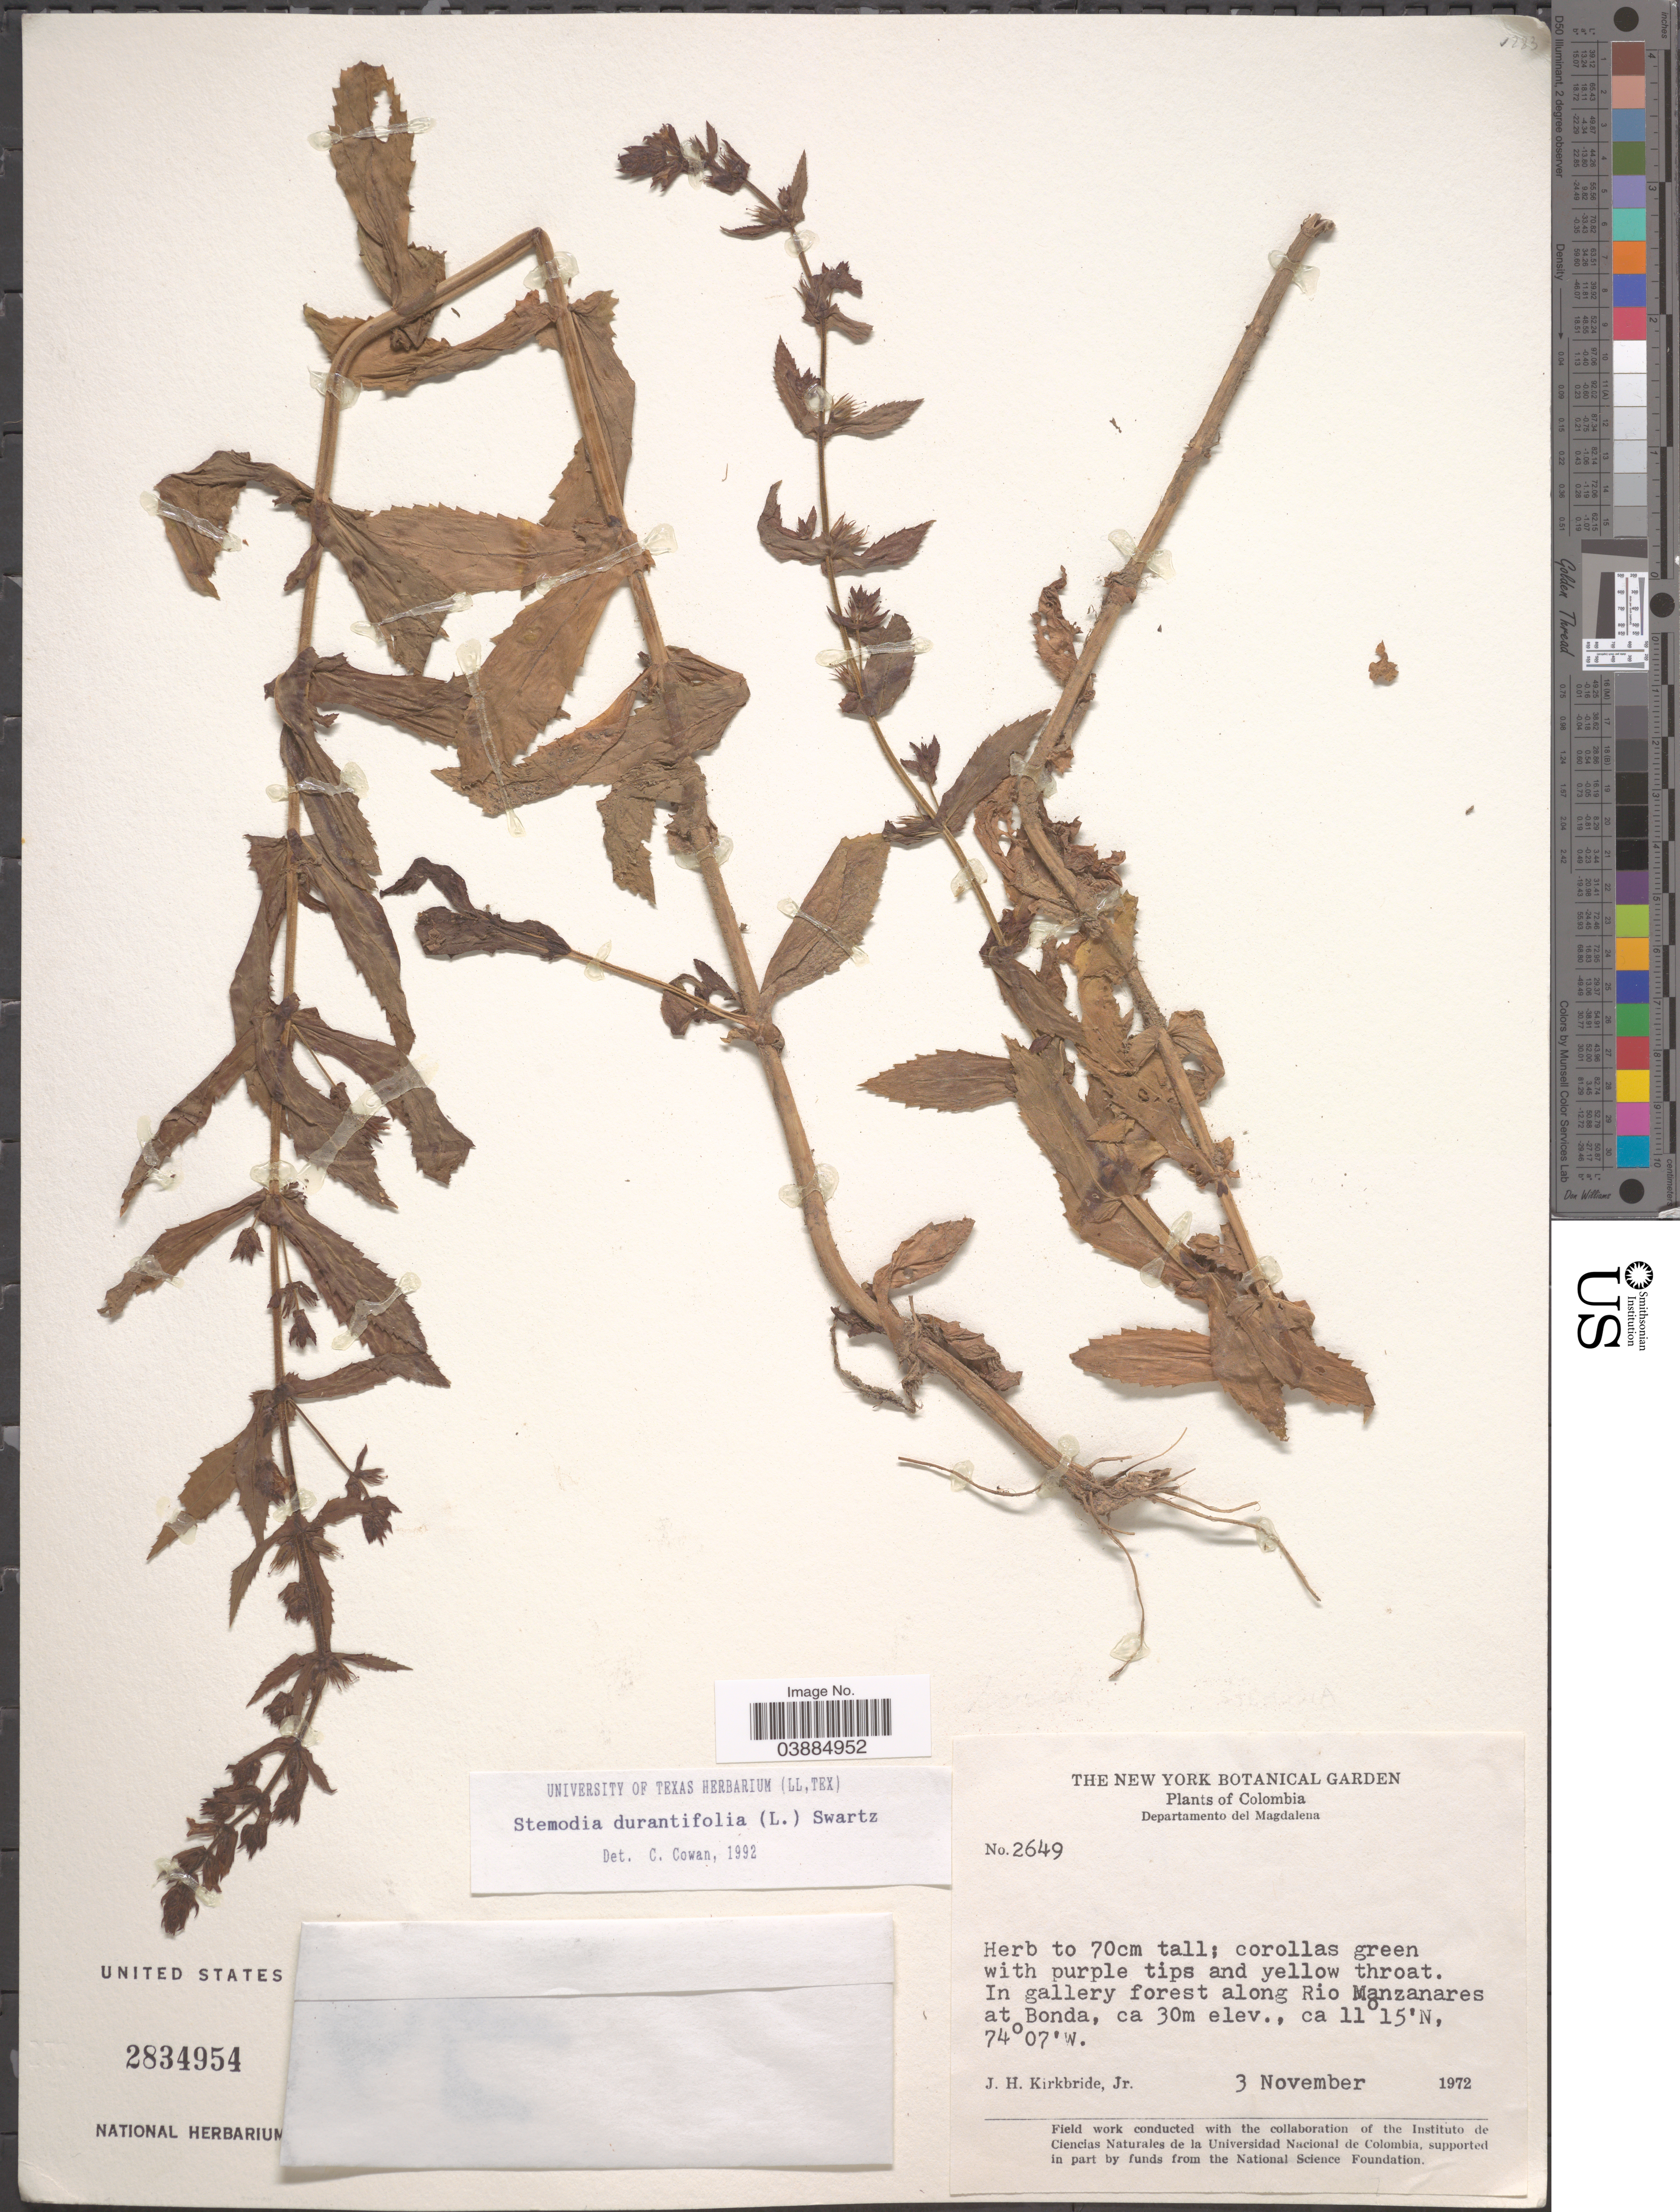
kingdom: Plantae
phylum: Tracheophyta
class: Magnoliopsida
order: Lamiales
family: Plantaginaceae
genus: Stemodia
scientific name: Stemodia durantifolia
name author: (L.) Sw.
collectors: J. H. Kirkbride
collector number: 2649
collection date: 1972-11-03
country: Colombia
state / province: Magdalena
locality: Departamento de Magdalena. In gallery forest along Rio Manzanares at Bonda.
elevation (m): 30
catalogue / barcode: US 2834954